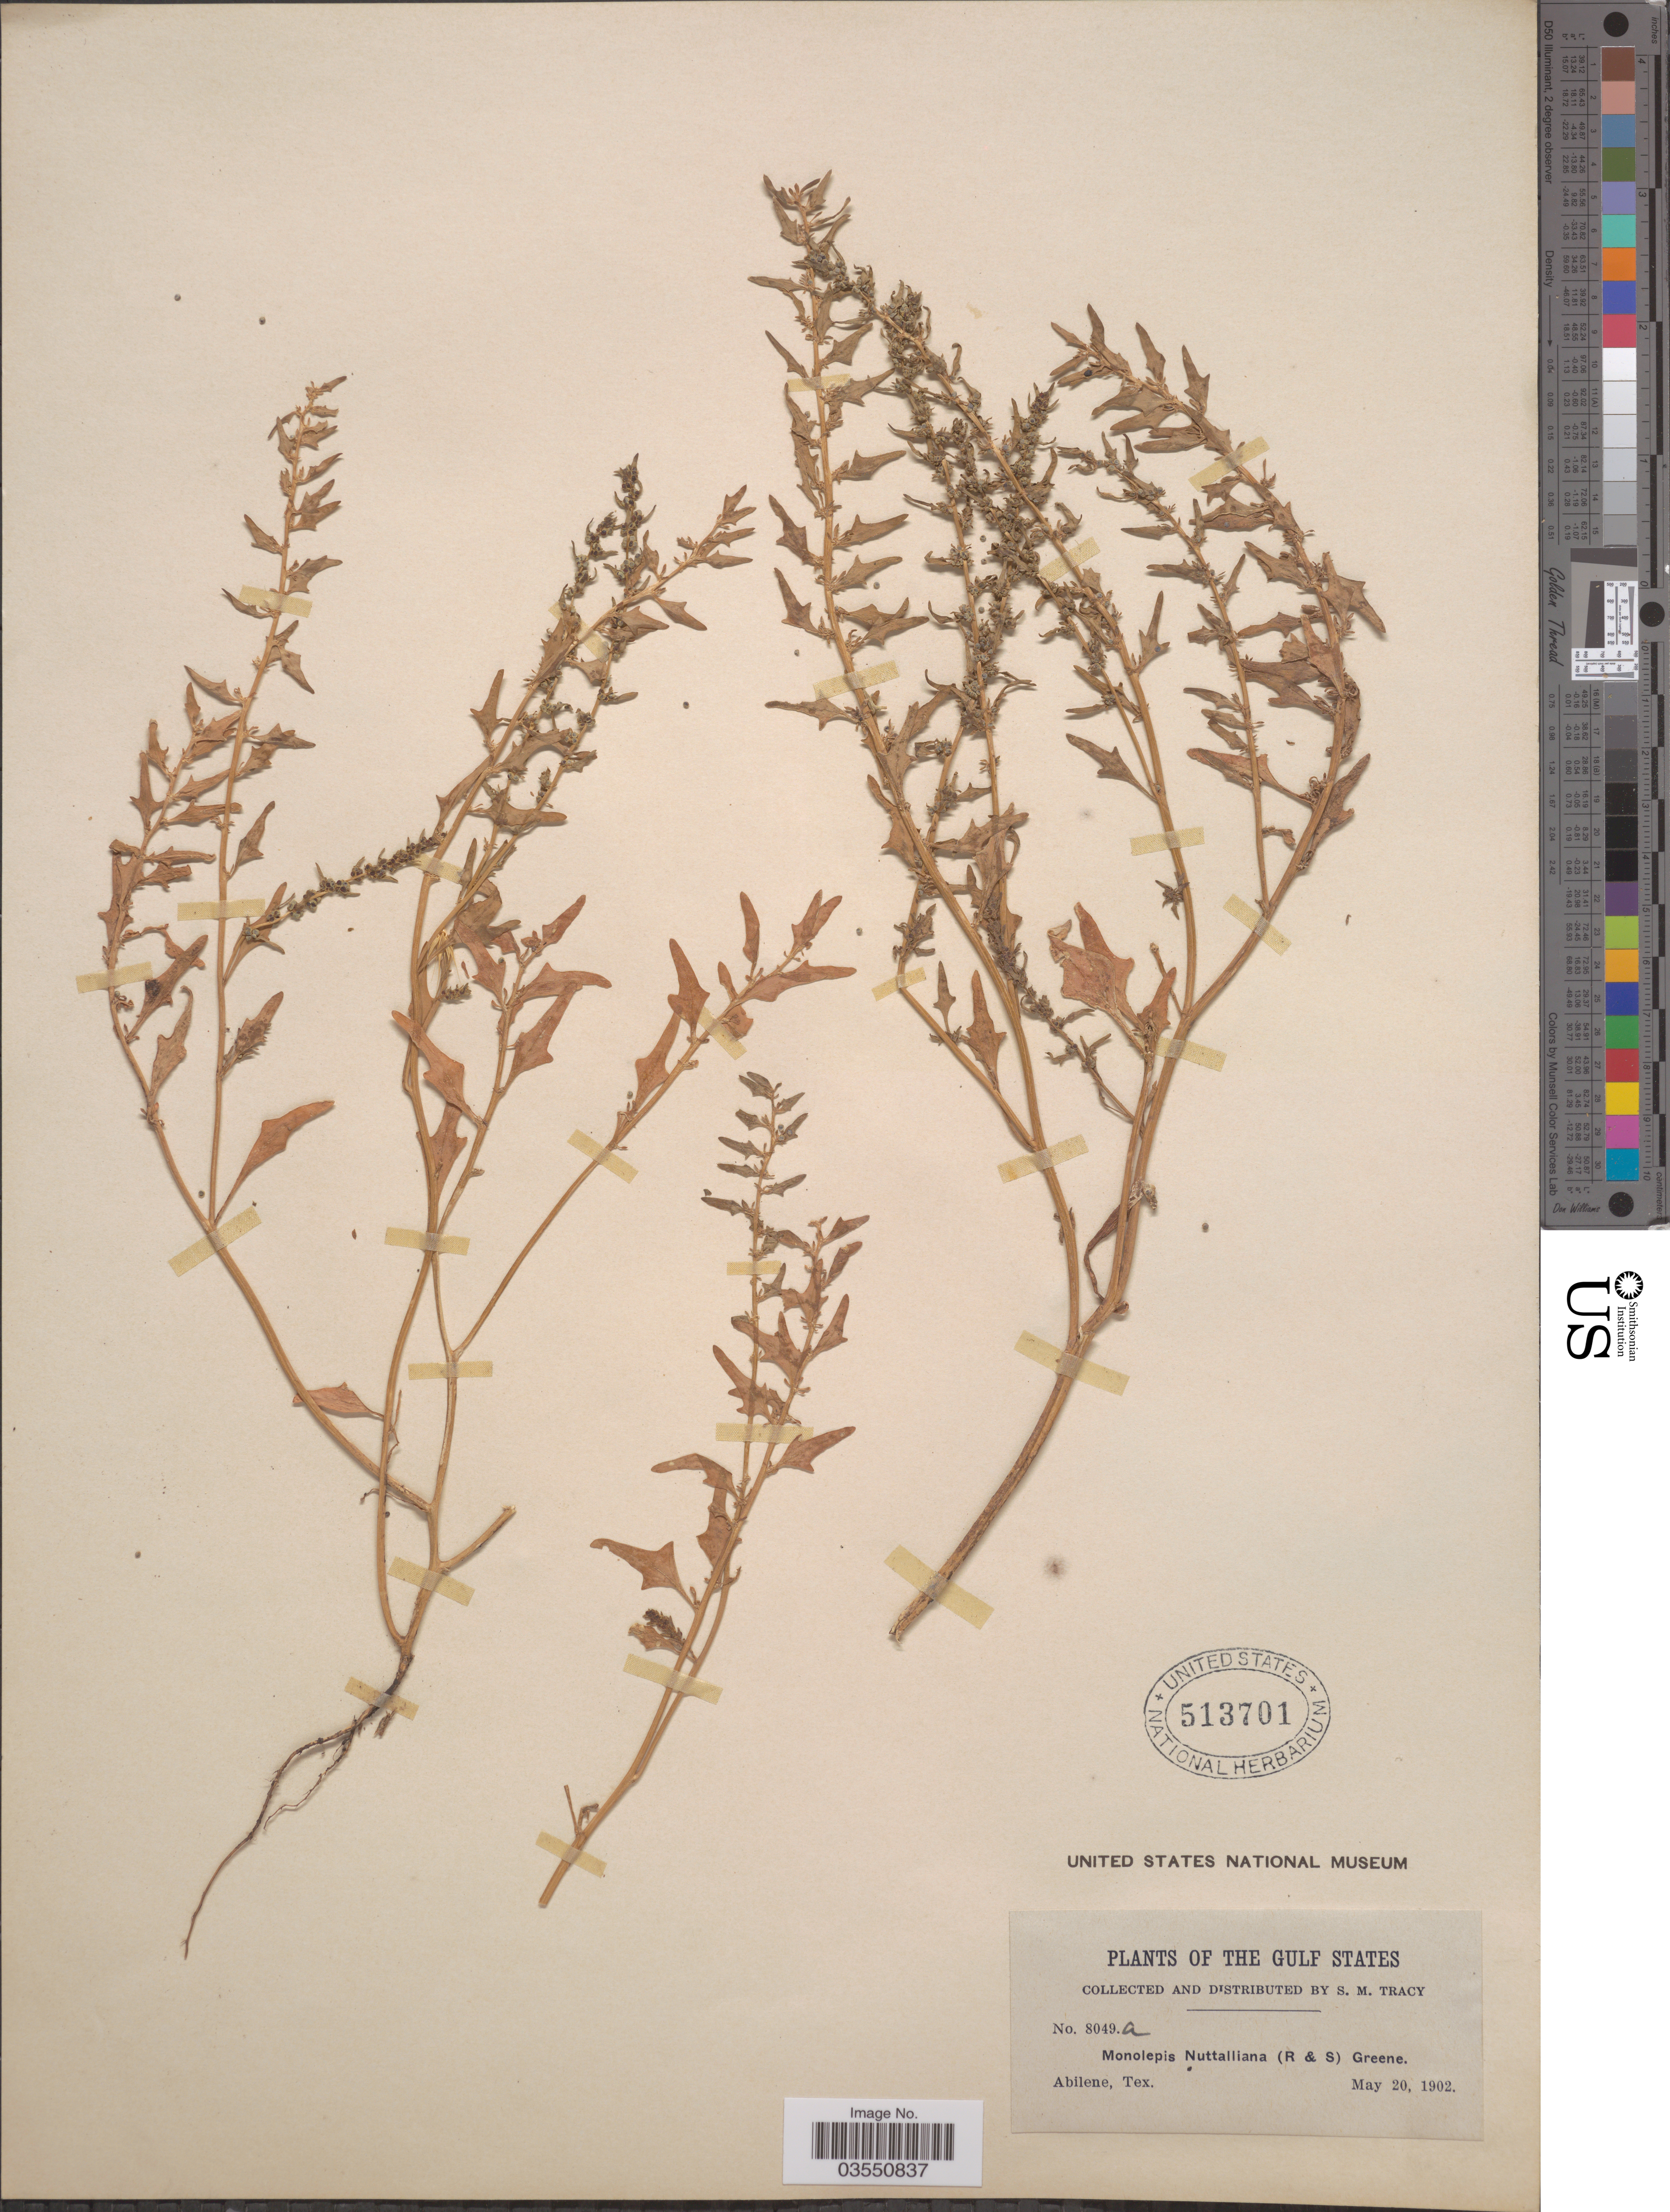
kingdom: Plantae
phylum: Tracheophyta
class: Magnoliopsida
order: Caryophyllales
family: Amaranthaceae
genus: Blitum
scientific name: Blitum nuttallianum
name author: Schult.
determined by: U.S. National Herbarium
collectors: S. M. Tracy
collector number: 8049a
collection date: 1902-05-20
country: United States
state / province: Texas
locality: The Gulf States. Abilene.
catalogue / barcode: US 513701